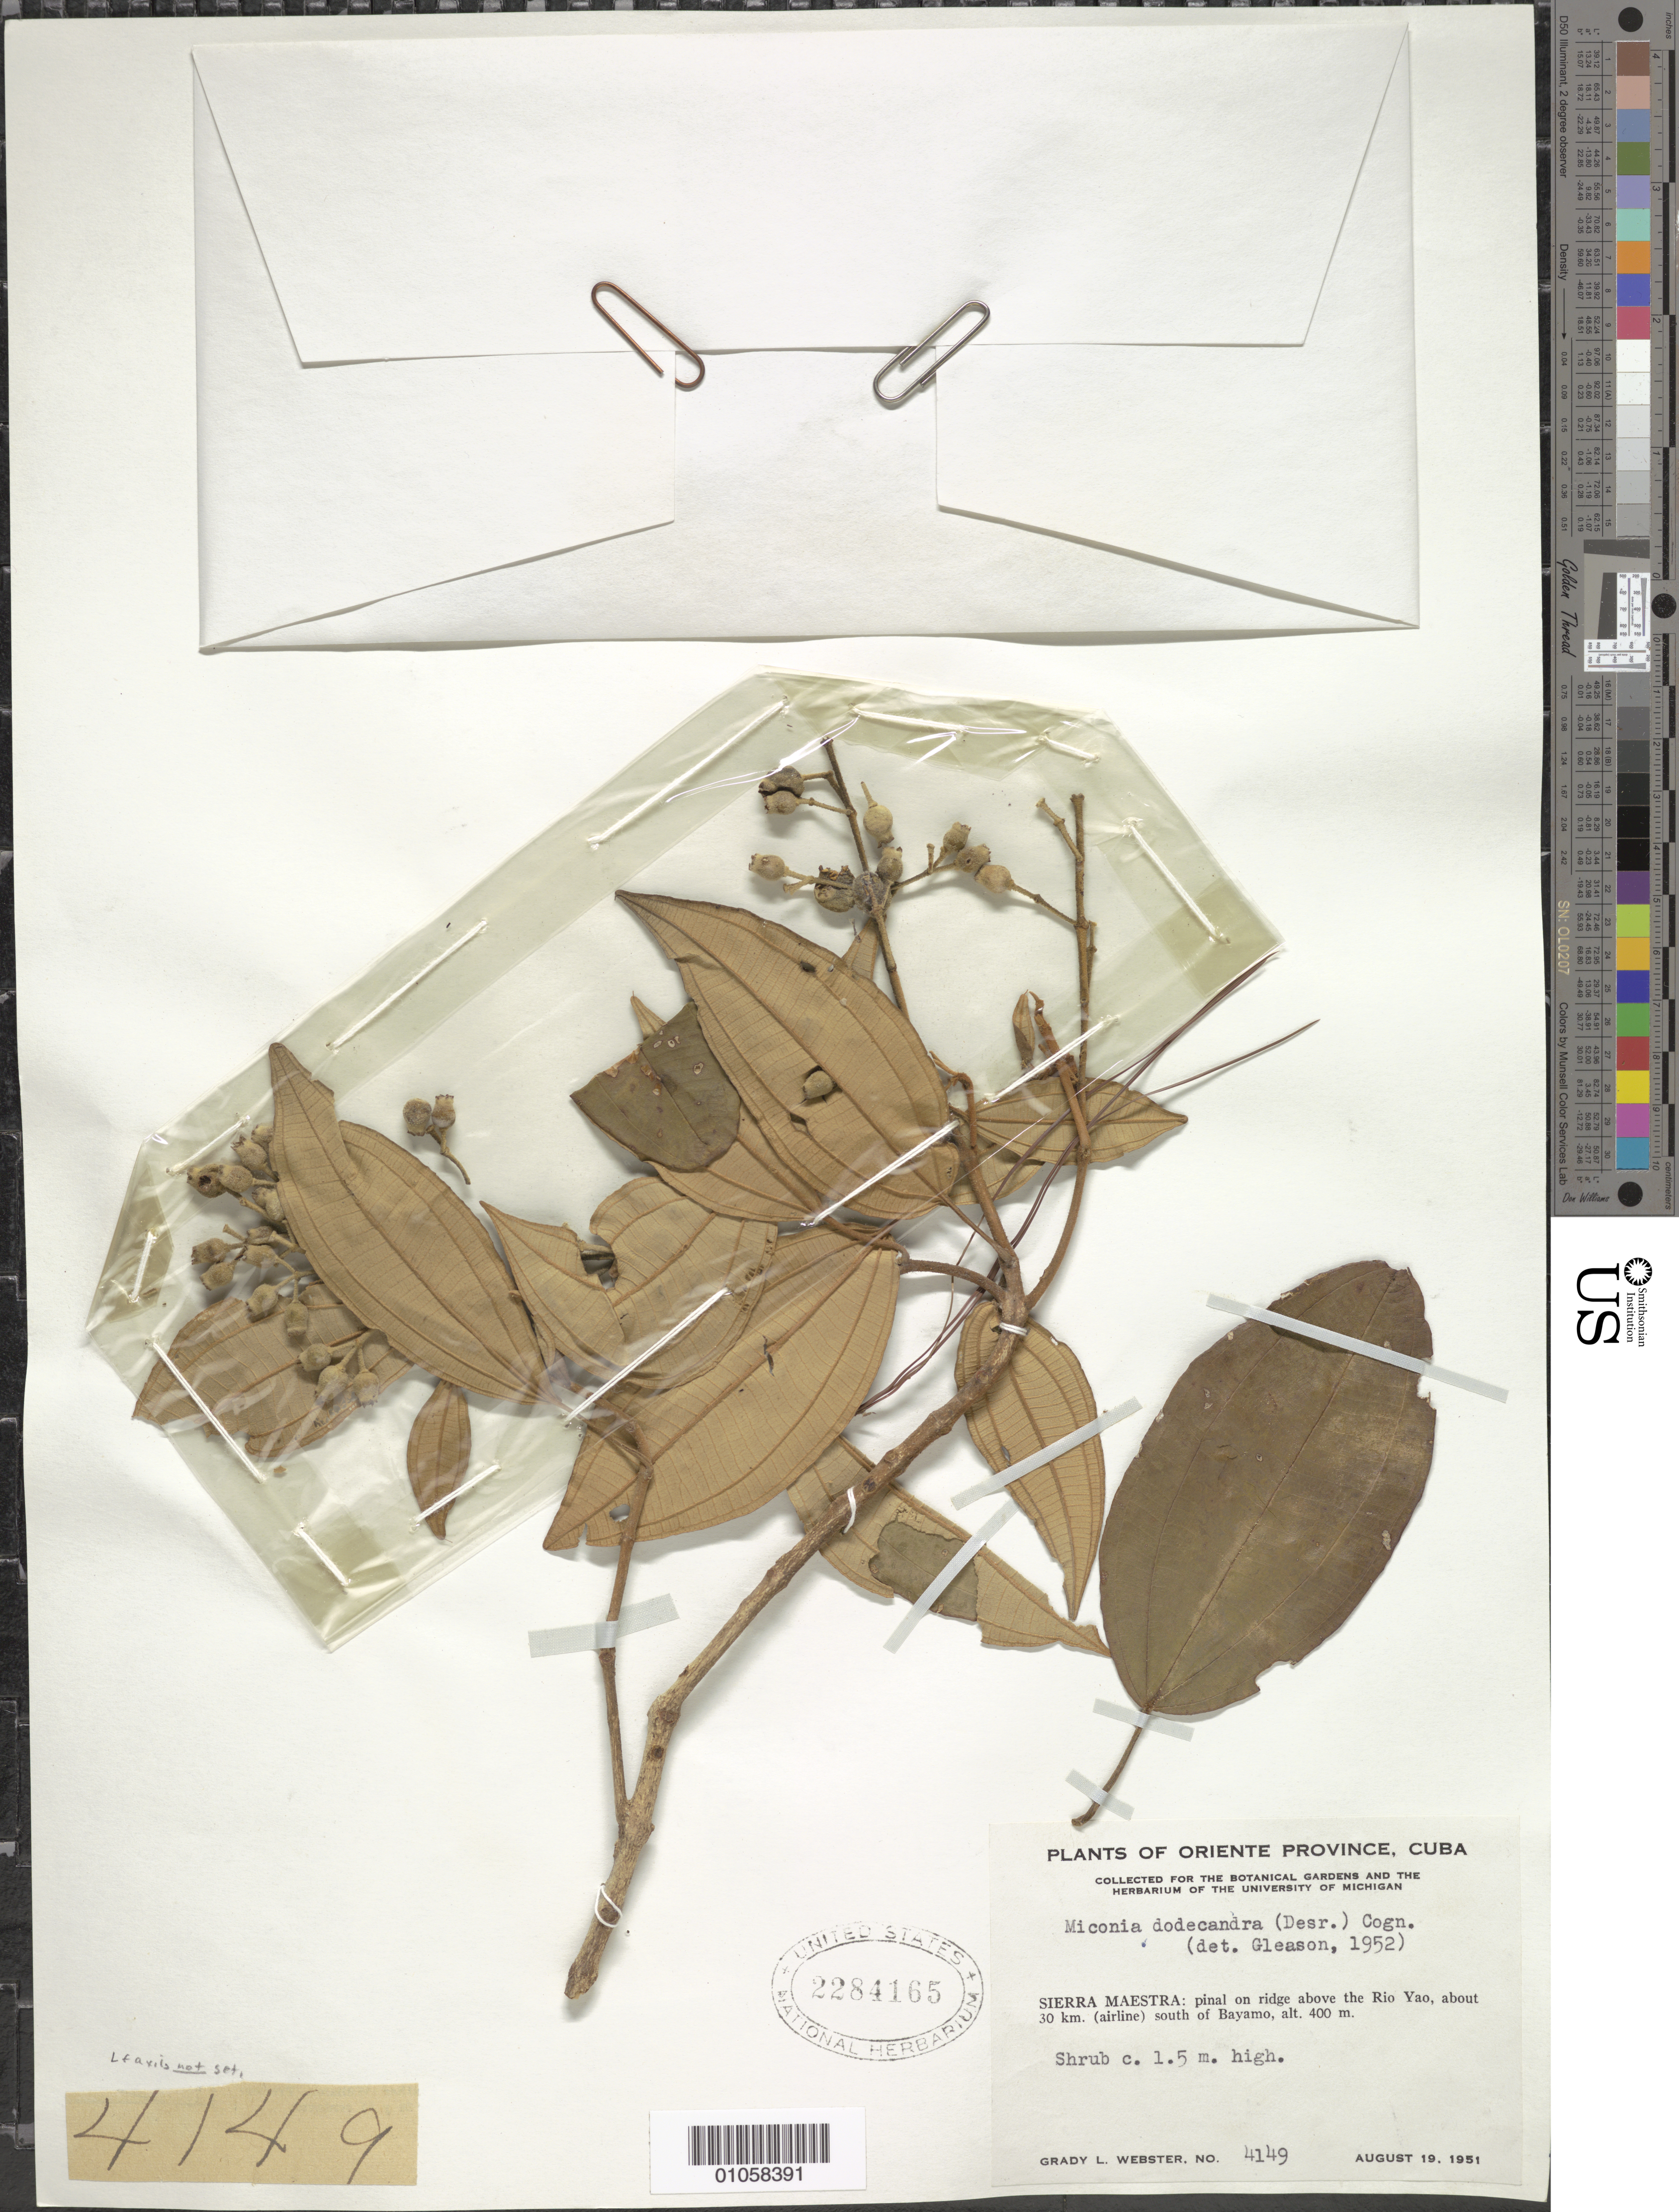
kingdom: Plantae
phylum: Tracheophyta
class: Magnoliopsida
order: Myrtales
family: Melastomataceae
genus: Miconia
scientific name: Miconia dodecandra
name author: Cogn.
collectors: G. L. Webster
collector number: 4149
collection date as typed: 19 Aug 1951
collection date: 1951-08-19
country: Cuba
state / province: Oriente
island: Cuba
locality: Sierra Maestra, ridge above Río Yao, about 30 km (airline) S of Bayamo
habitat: Pinal on ridge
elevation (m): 400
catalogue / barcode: US 2284165